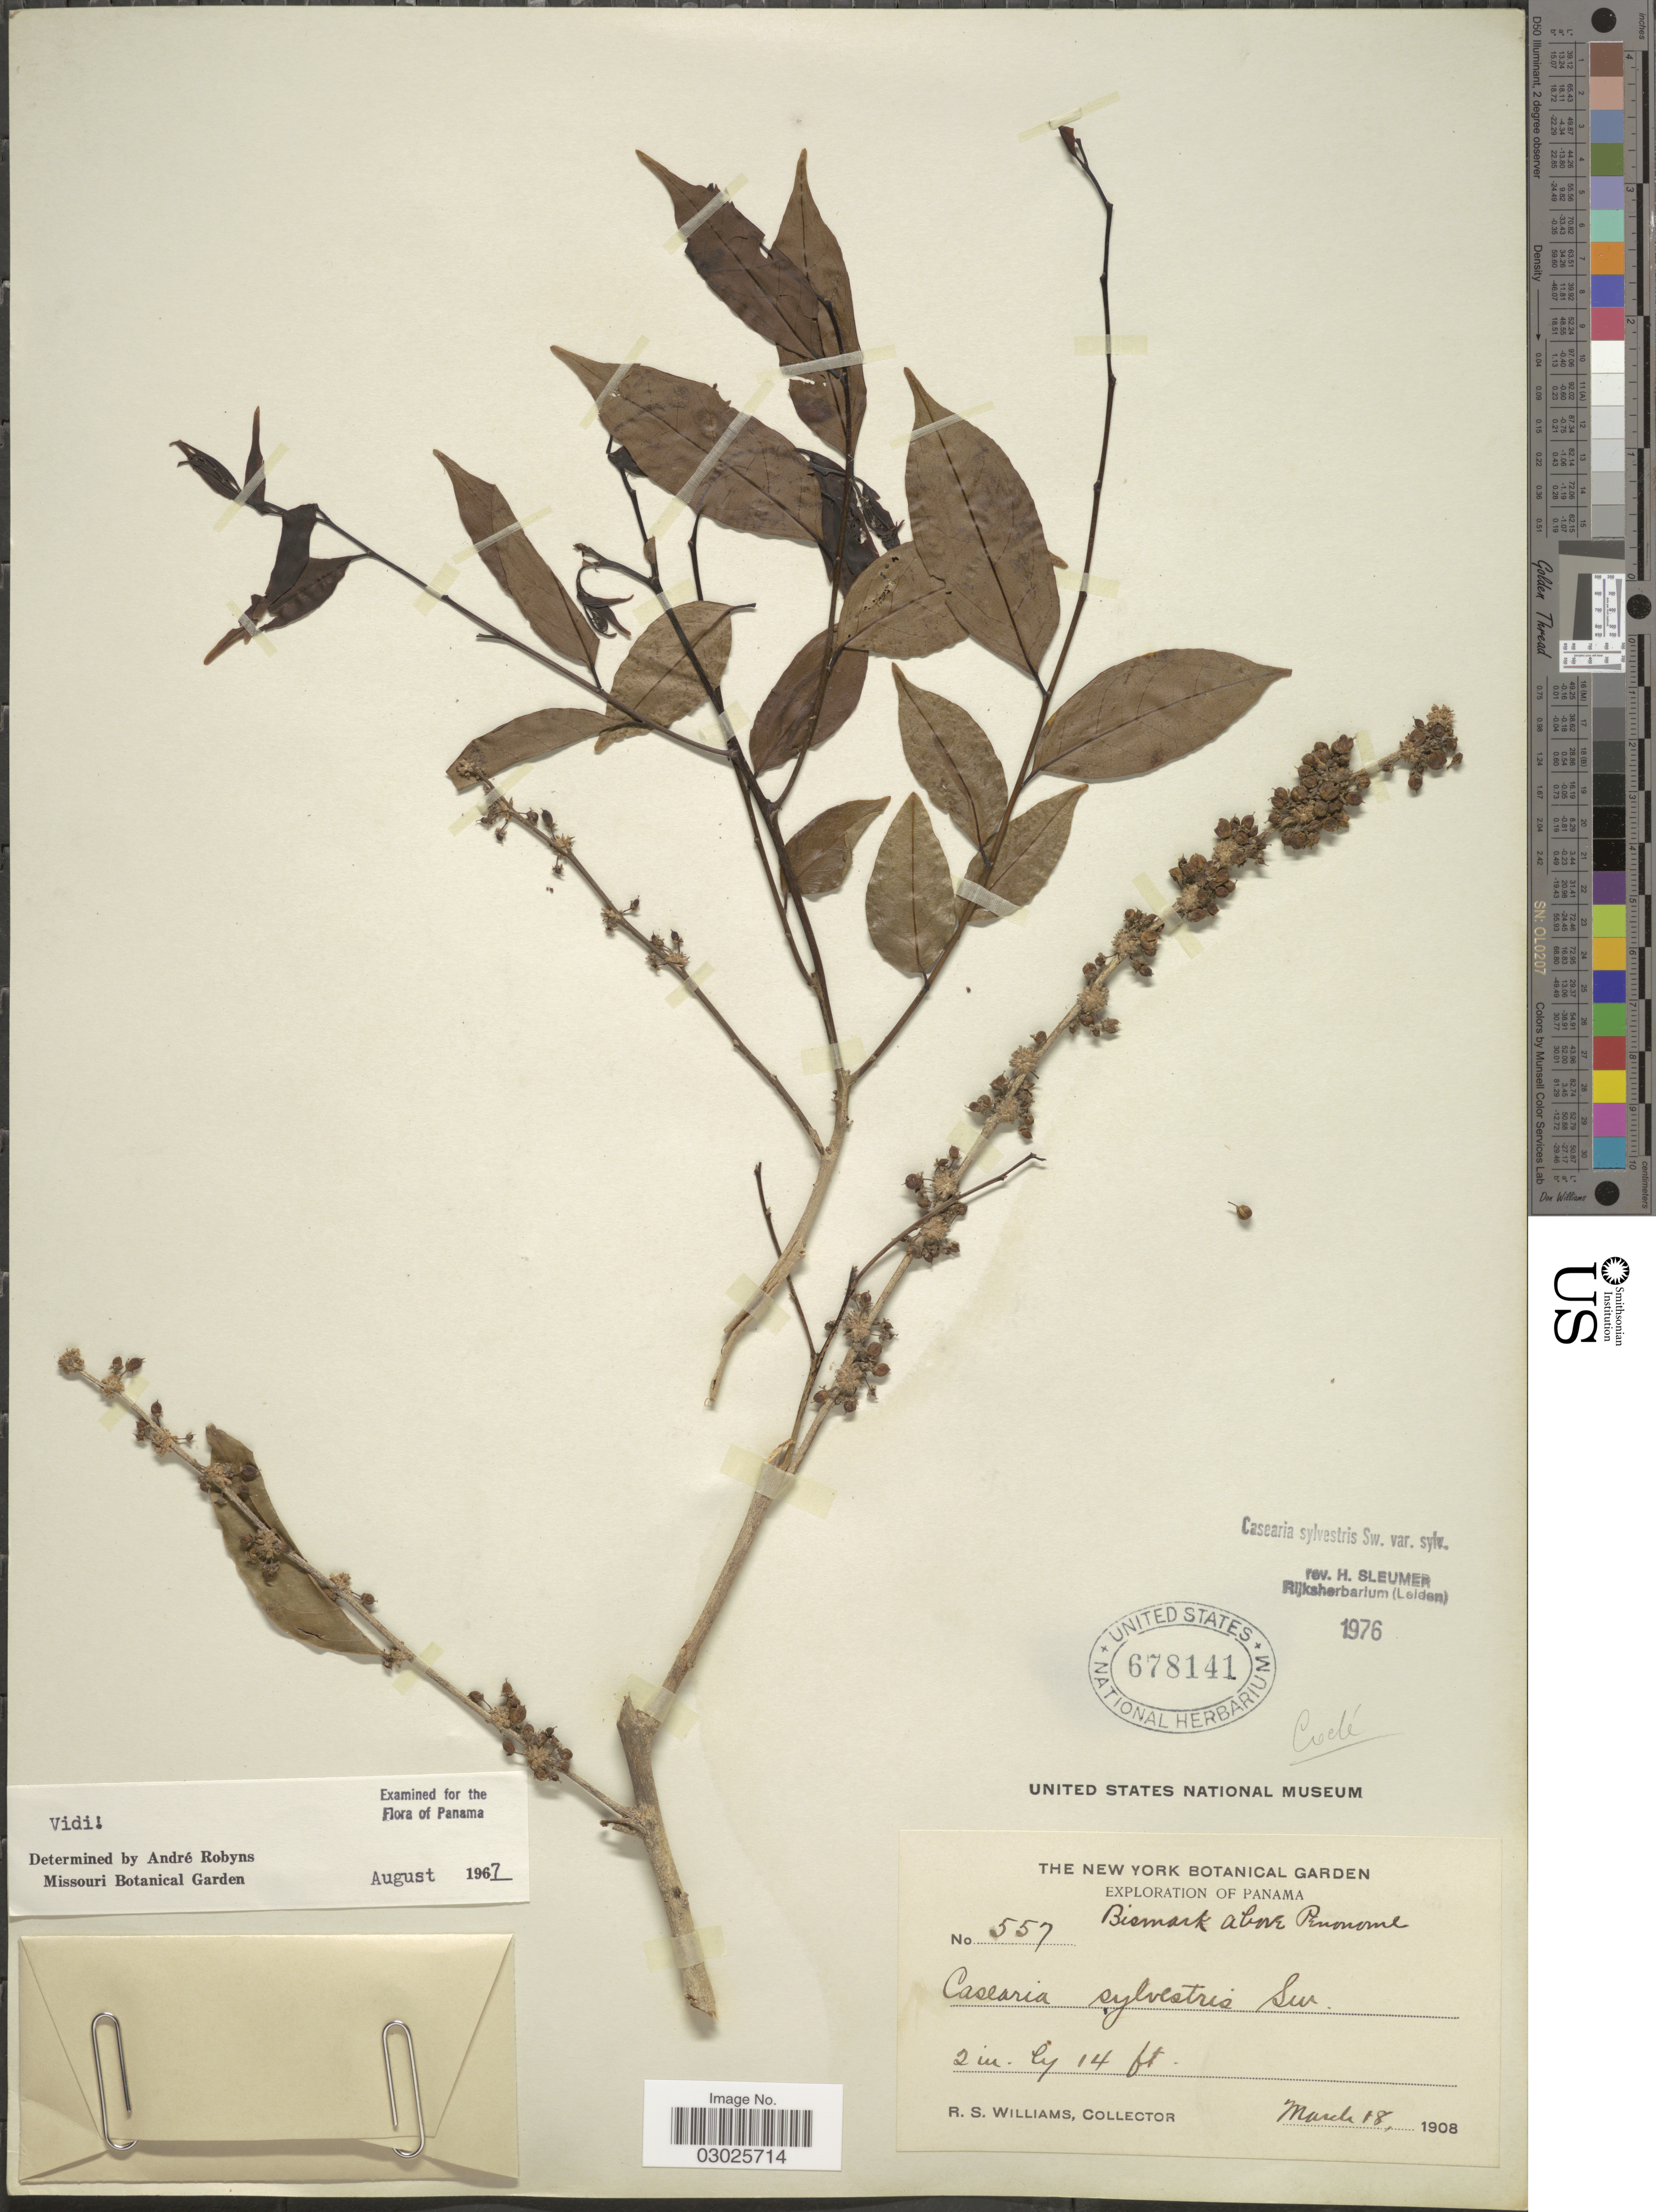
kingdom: Plantae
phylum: Tracheophyta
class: Magnoliopsida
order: Malpighiales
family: Salicaceae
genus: Casearia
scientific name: Casearia sylvestris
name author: Sw.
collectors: R. S. Williams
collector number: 557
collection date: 1908-03-18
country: Panama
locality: Bismark above Penonome.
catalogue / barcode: US 678141